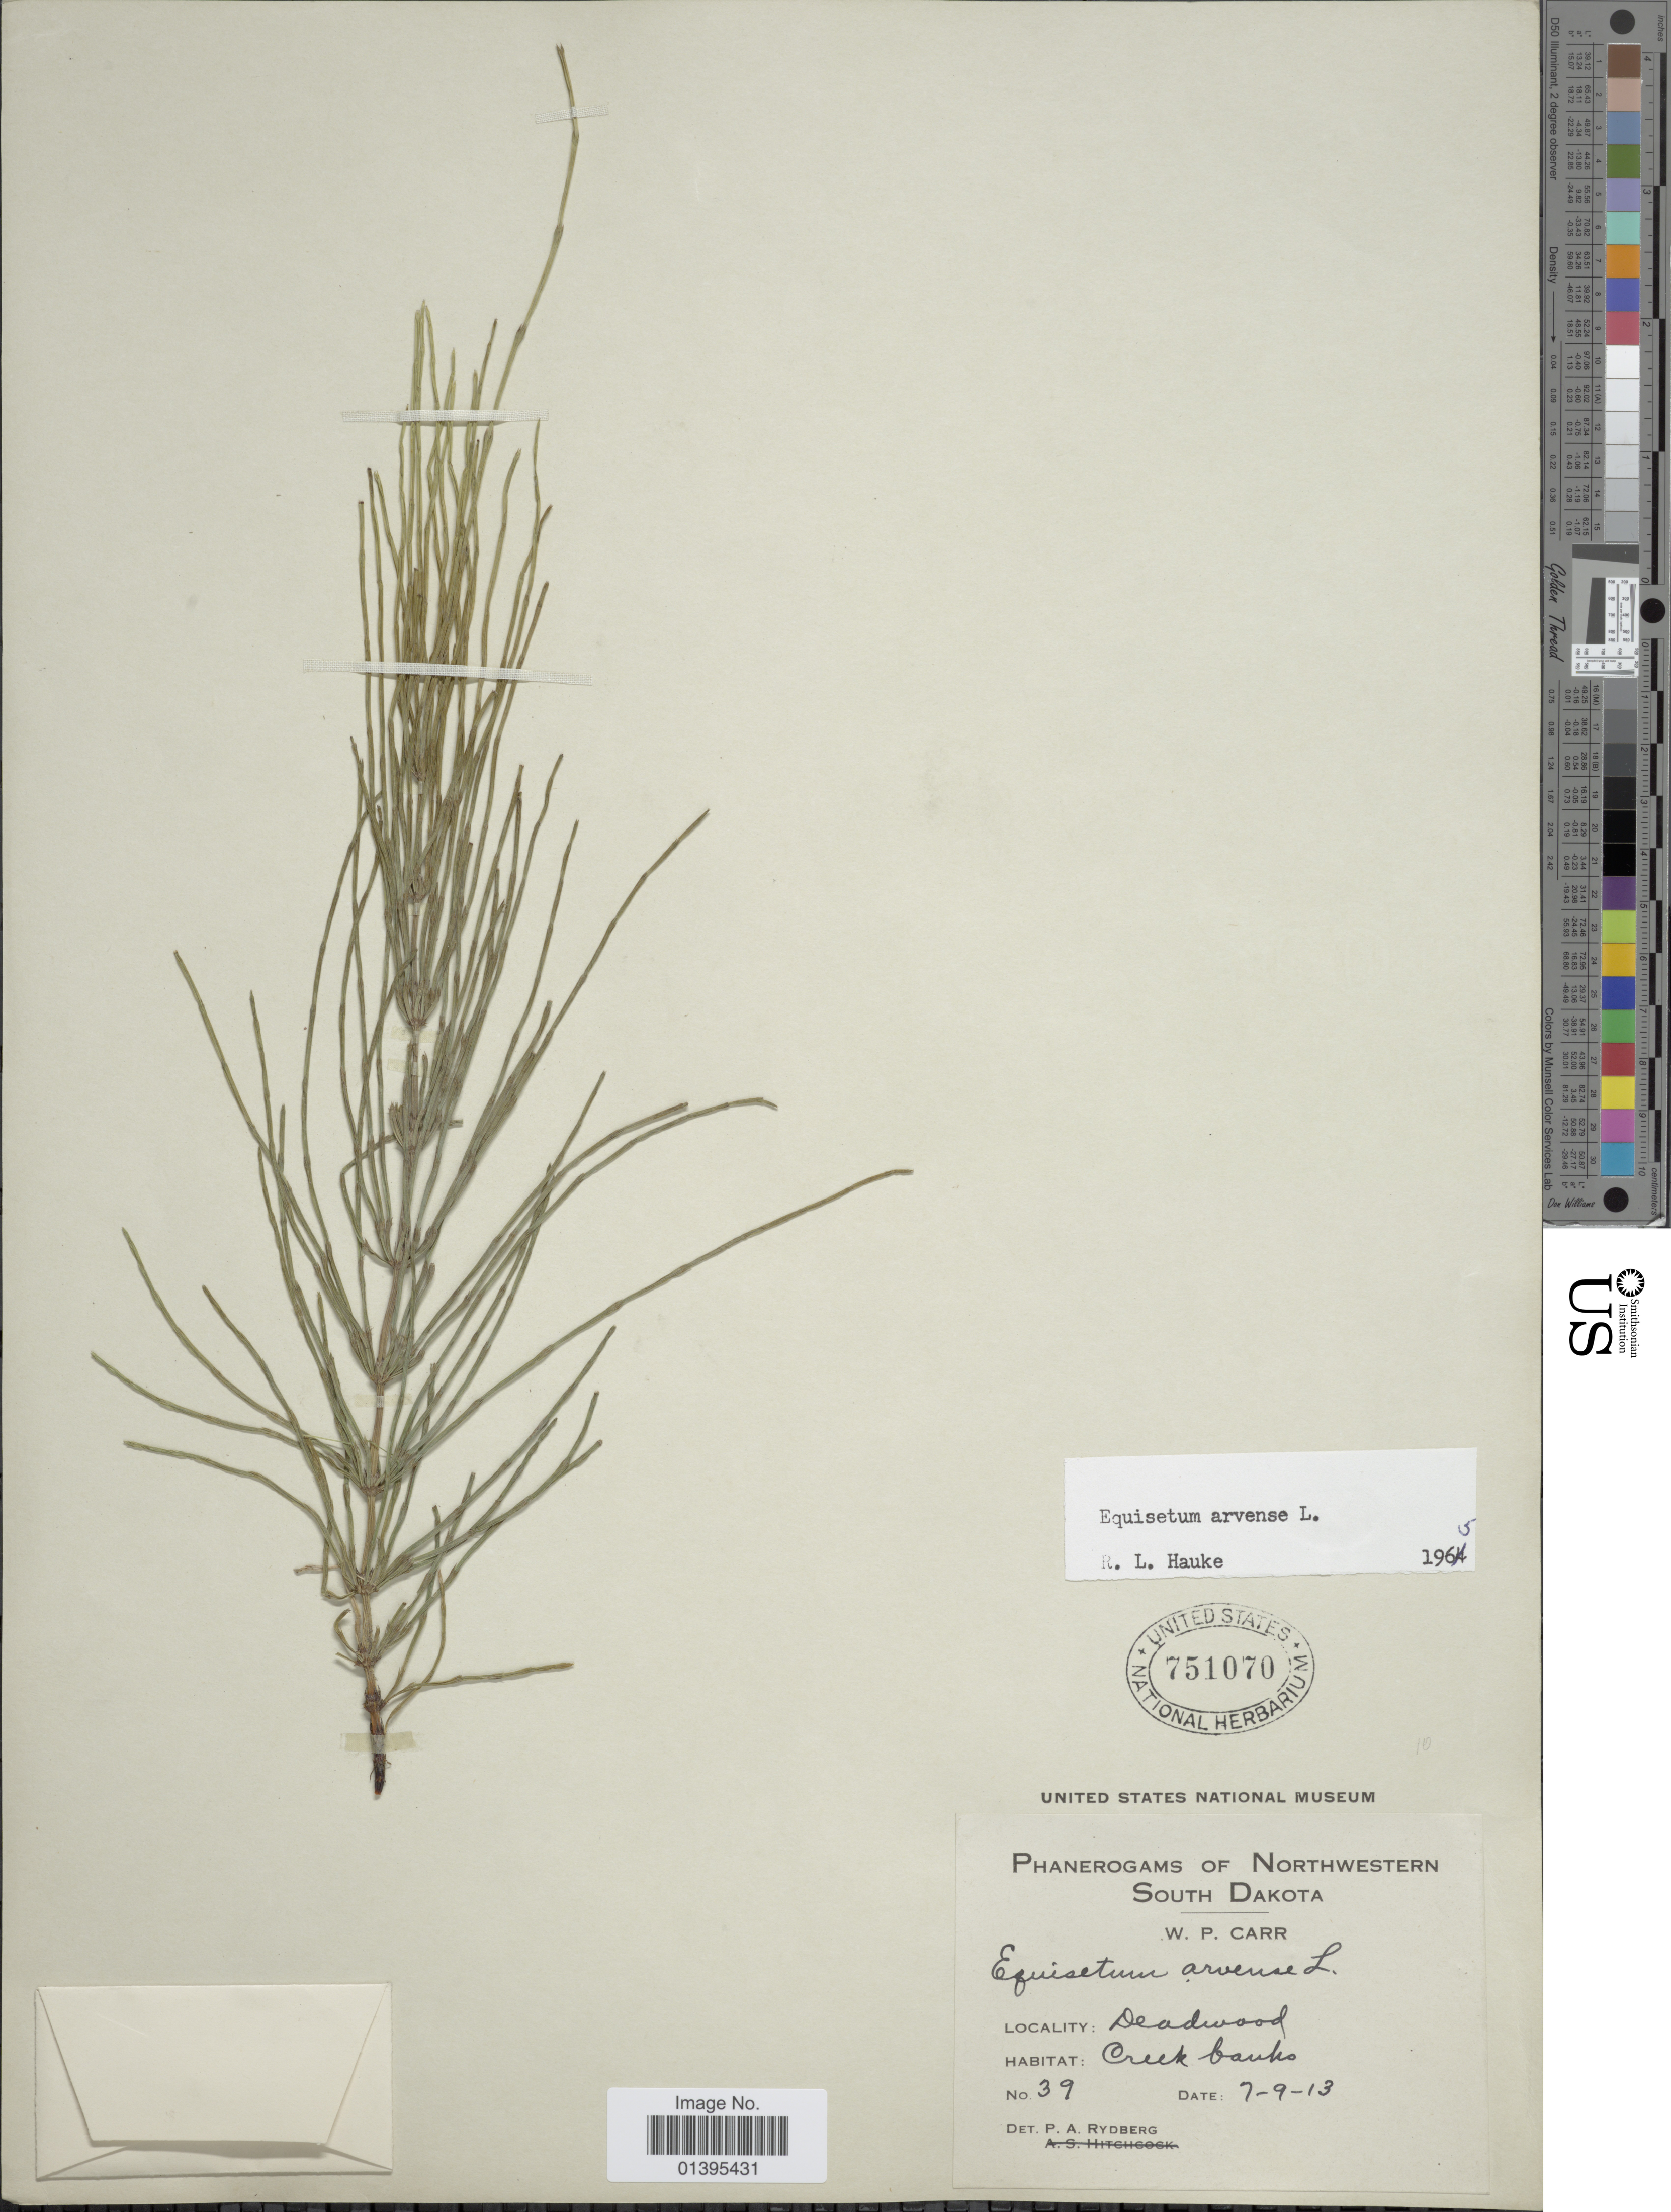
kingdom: Plantae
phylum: Tracheophyta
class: Polypodiopsida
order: Equisetales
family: Equisetaceae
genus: Equisetum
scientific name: Equisetum arvense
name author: L.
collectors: W. Carr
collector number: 39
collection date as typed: Transcribed d/m/y: 7/9/13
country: United States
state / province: South Dakota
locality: Northwestern South Dakota, Deadwood, creek banks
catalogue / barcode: US 781070